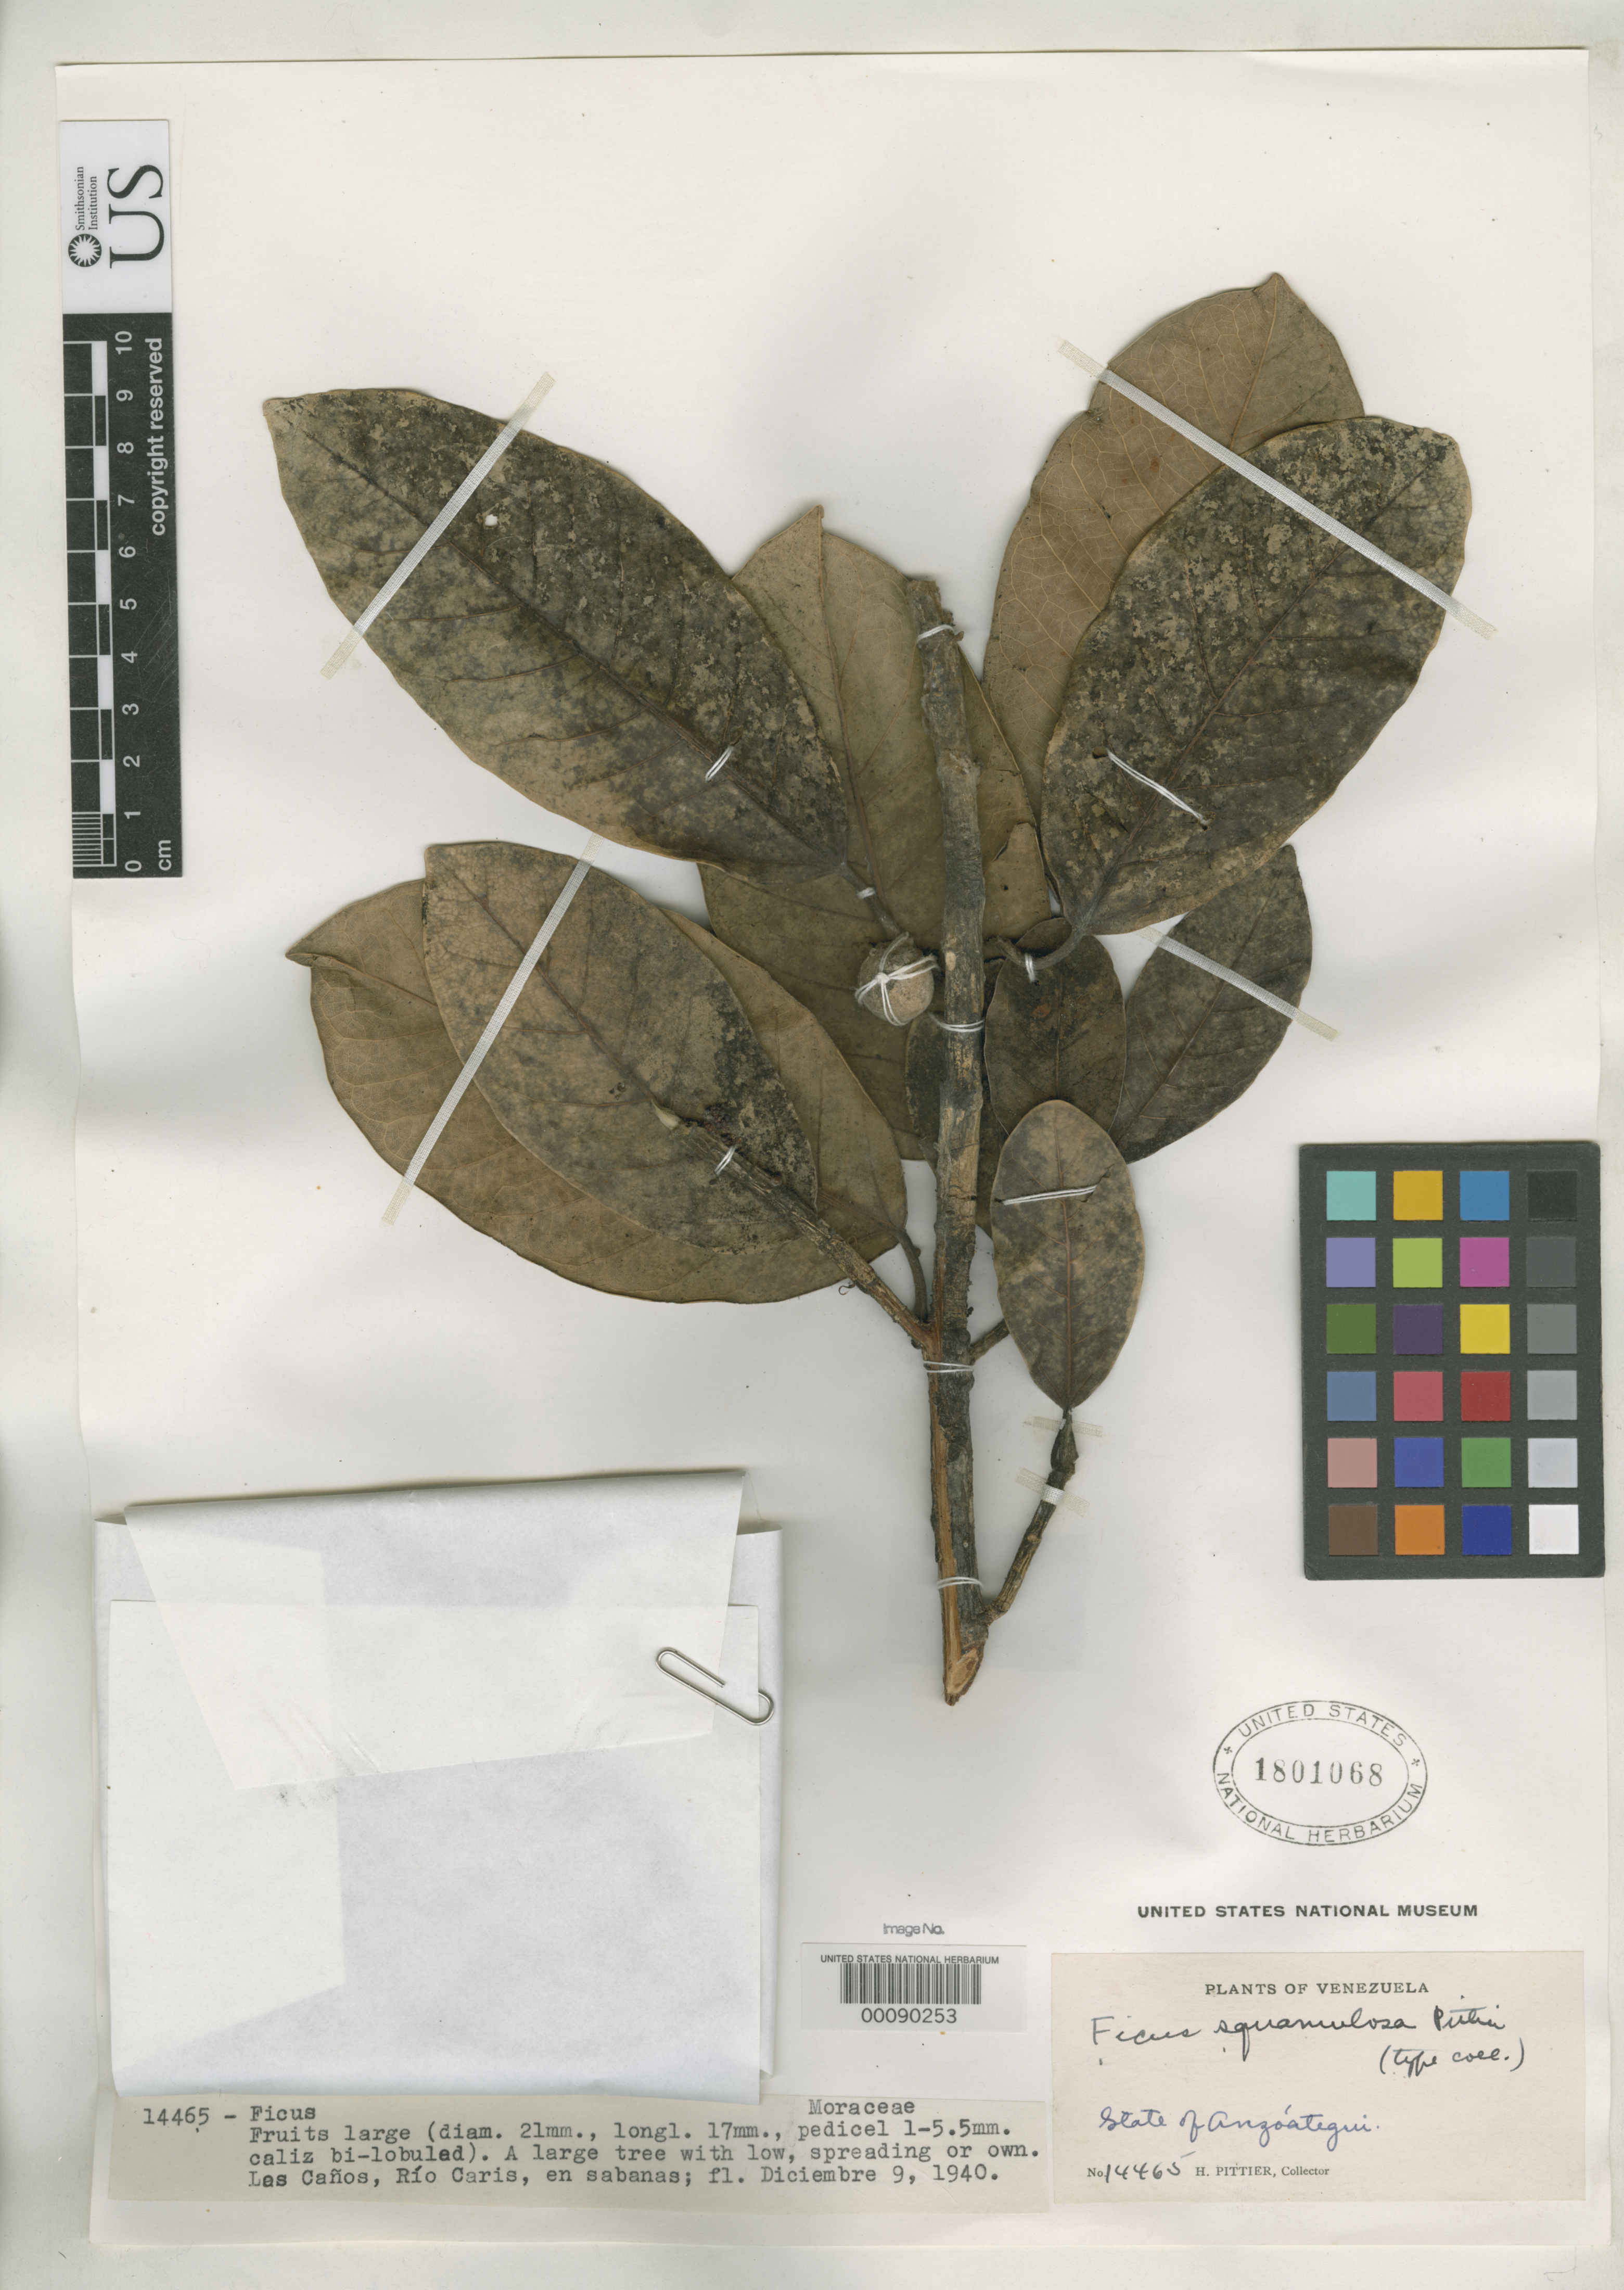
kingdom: Plantae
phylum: Tracheophyta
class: Magnoliopsida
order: Rosales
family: Moraceae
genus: Ficus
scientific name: Ficus squamulosa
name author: Pittier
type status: Type Collection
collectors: H. F. Pittier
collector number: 14465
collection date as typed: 09 Dec 1940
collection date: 1940-12-09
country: Venezuela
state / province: Anzoategui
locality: Los Canos, Rio Caris.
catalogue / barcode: US 1801068